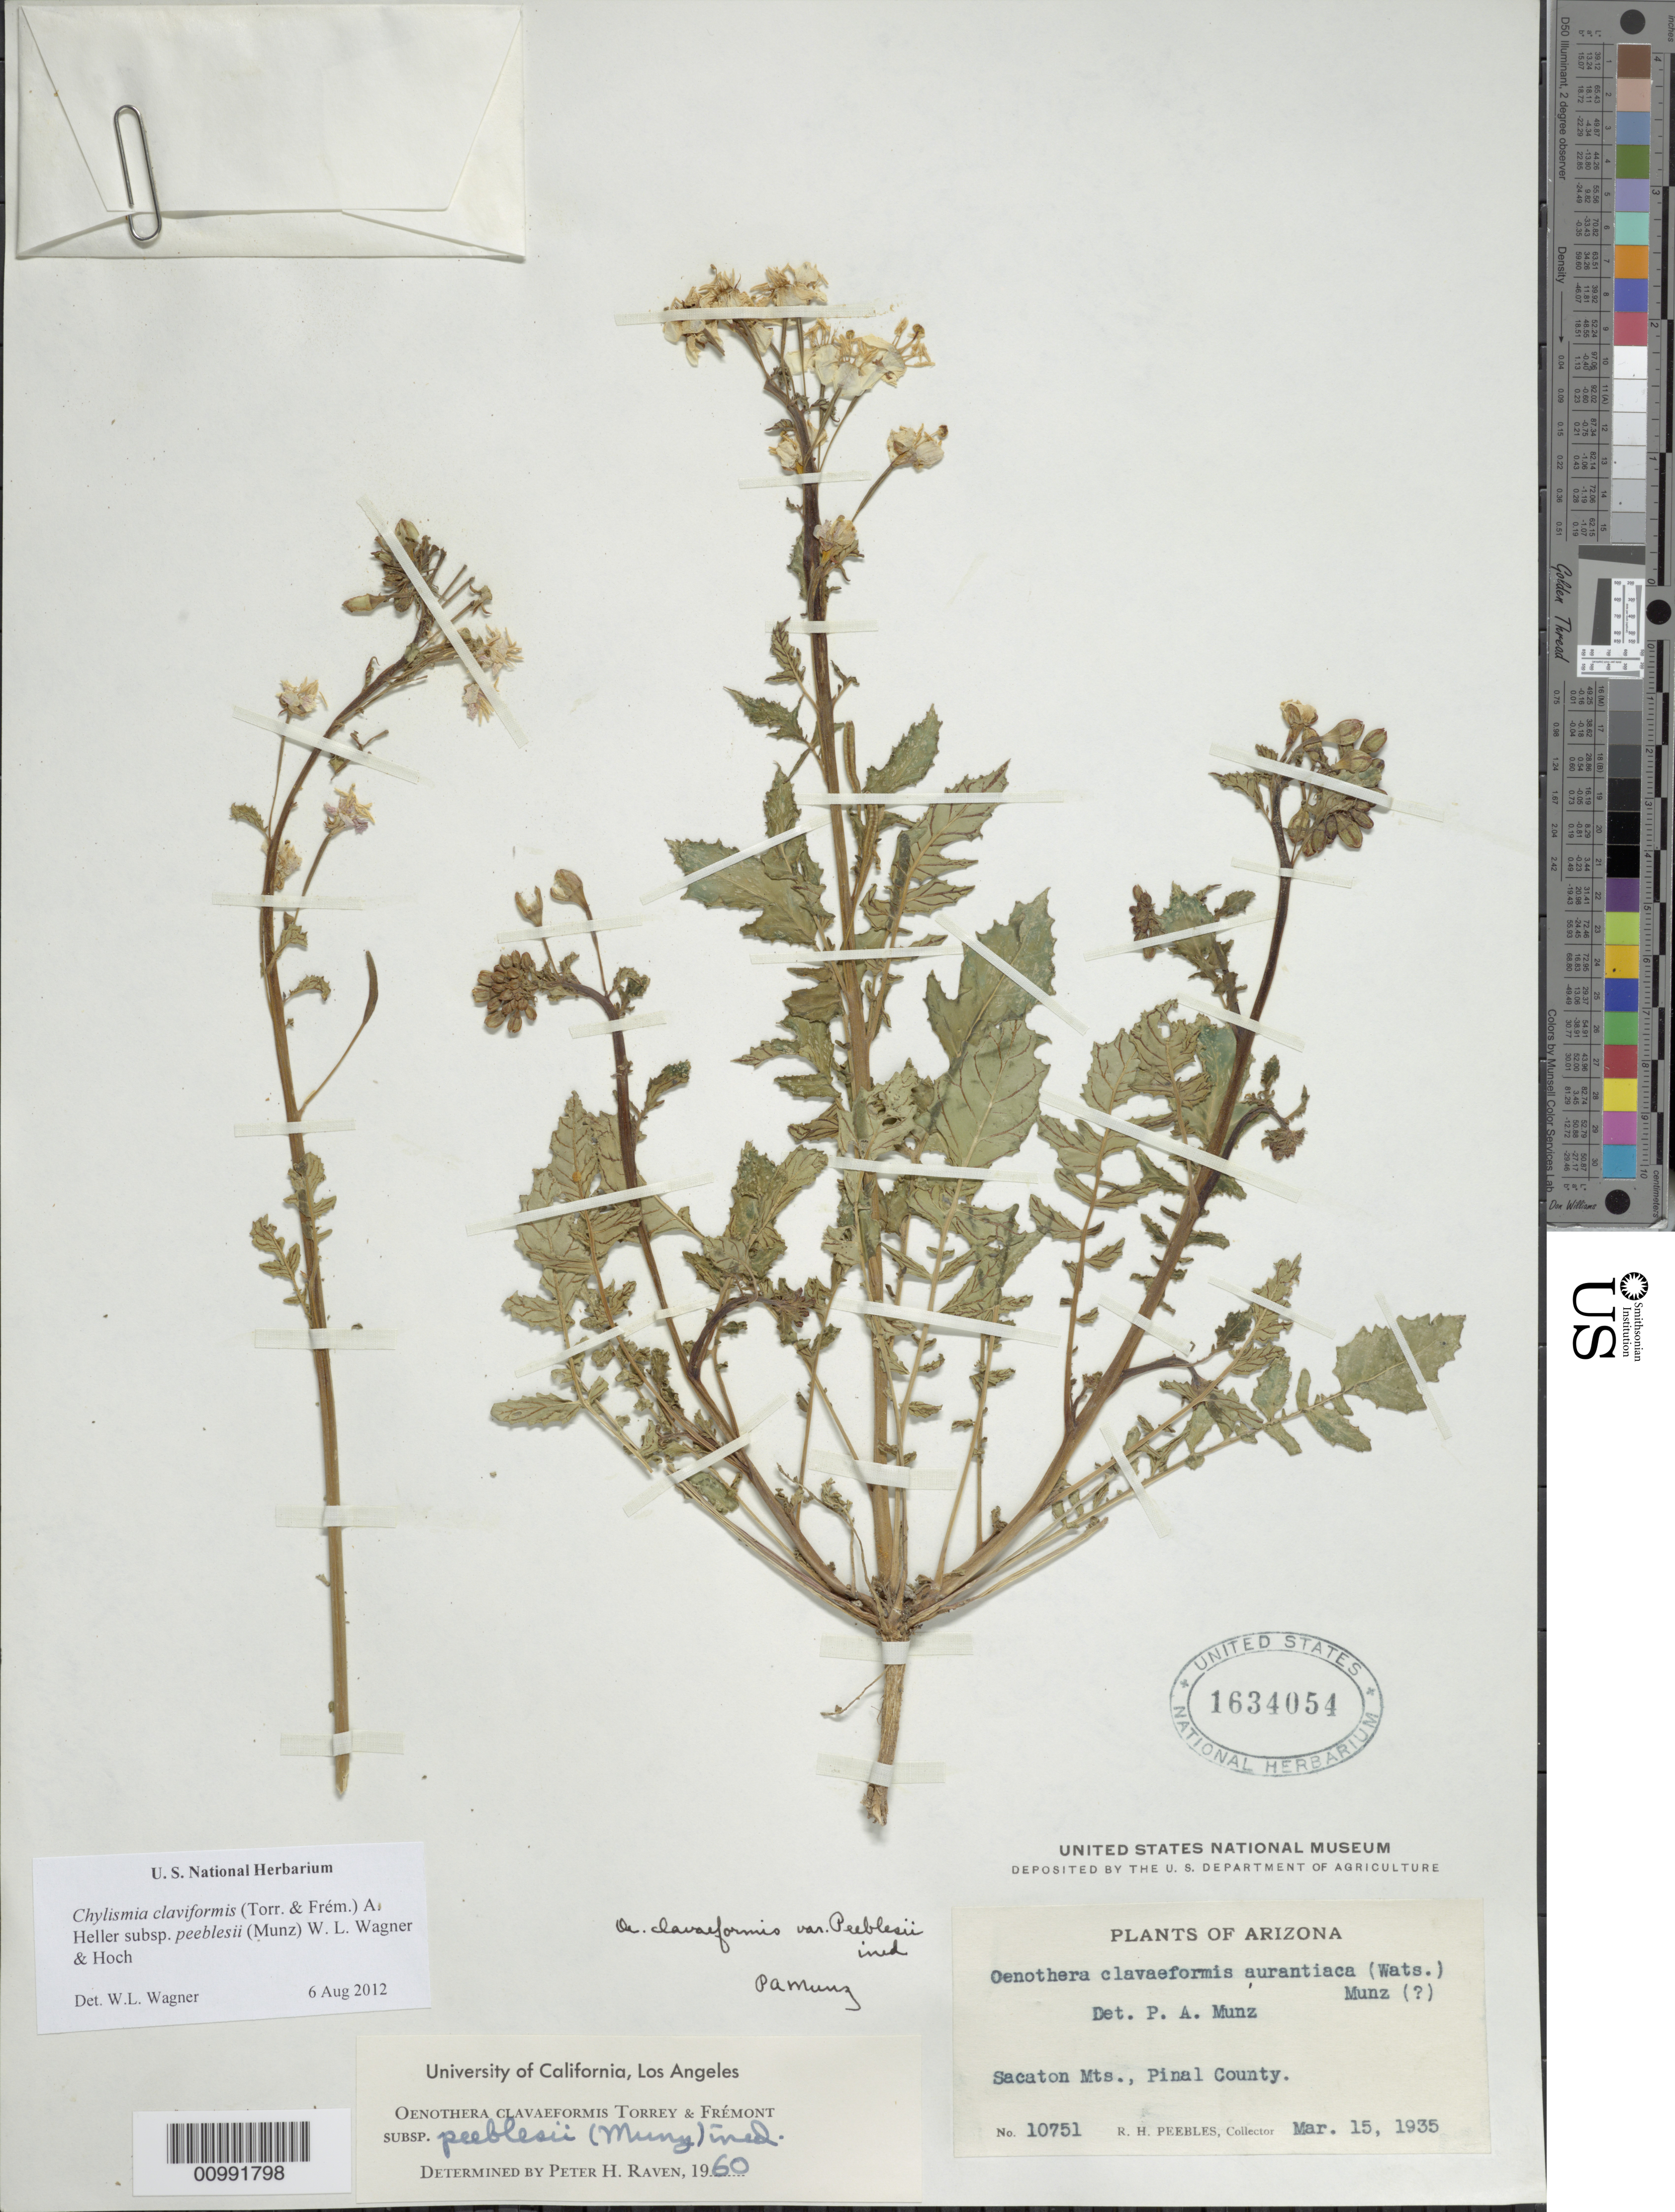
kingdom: Plantae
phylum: Tracheophyta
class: Magnoliopsida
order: Myrtales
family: Onagraceae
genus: Chylismia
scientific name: Chylismia claviformis subsp. peeblesii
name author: (Munz) W.L. Wagner & Hoch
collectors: R. H. Peebles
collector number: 10751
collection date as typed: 15 Mar 1935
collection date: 1935-03-15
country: United States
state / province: Arizona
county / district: Pinal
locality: Sacaton Mountains.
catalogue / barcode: US 1634054